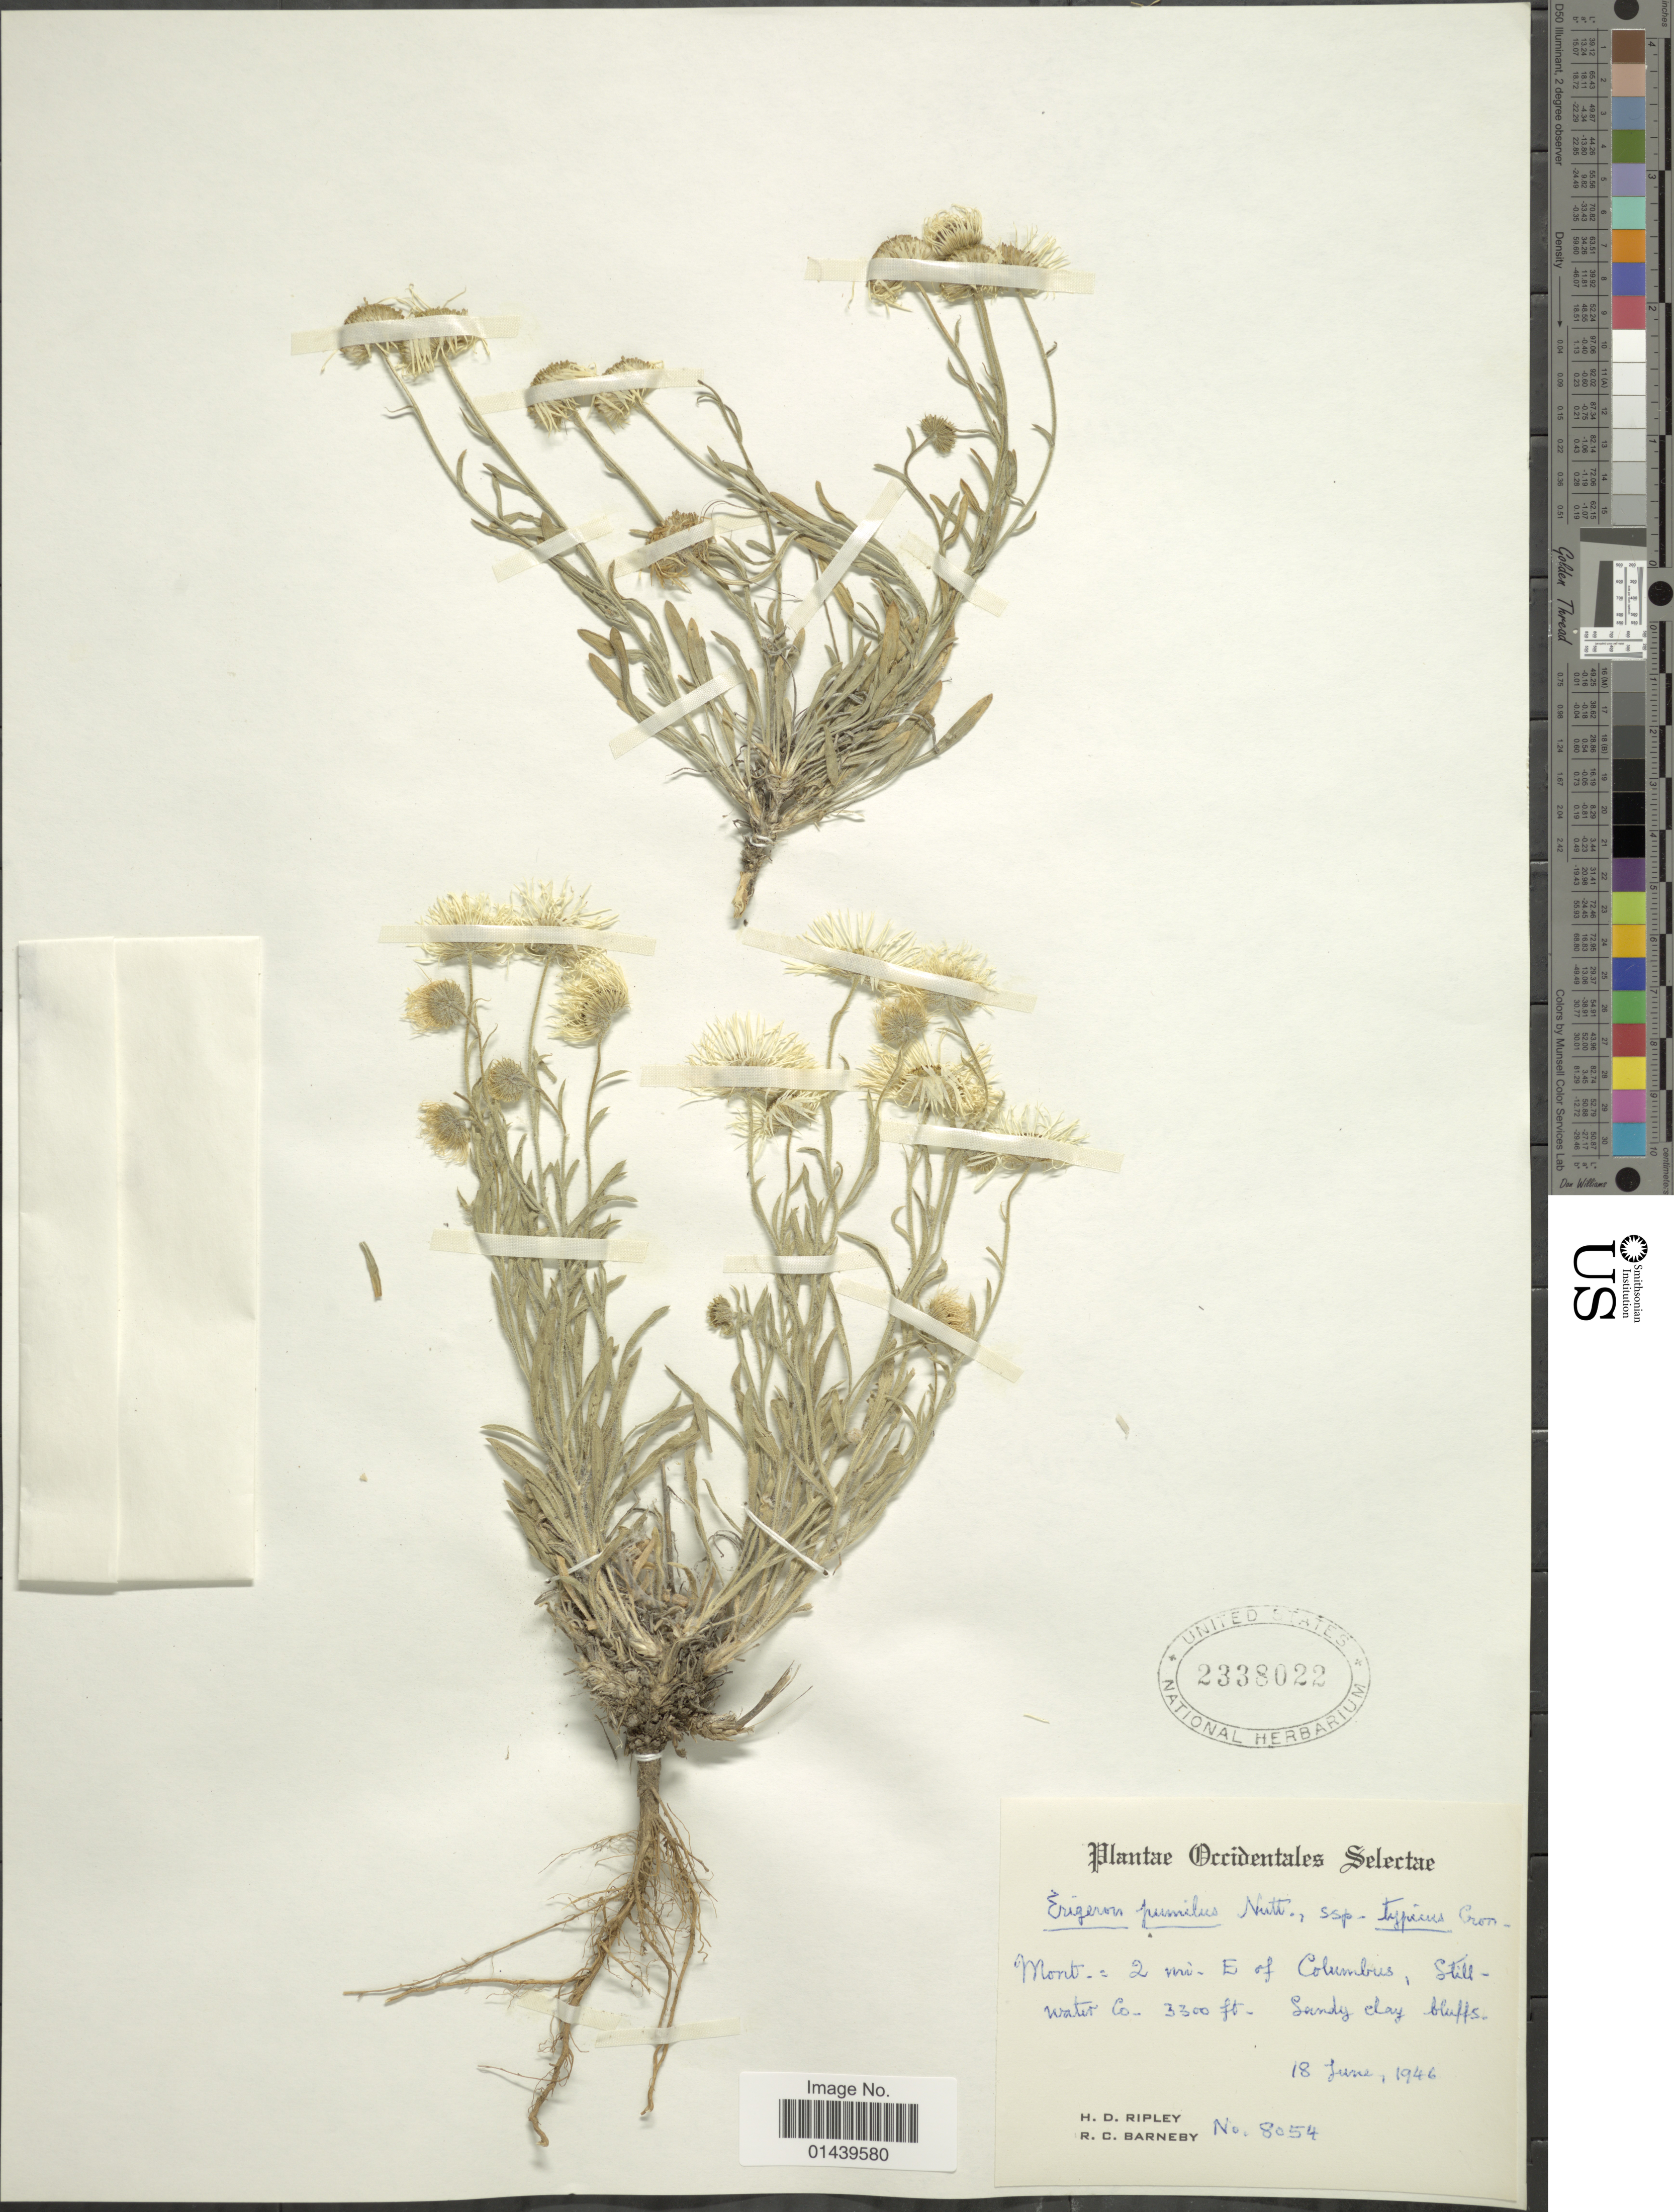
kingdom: Plantae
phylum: Tracheophyta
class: Magnoliopsida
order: Asterales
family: Asteraceae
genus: Erigeron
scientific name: Erigeron pumilus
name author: Nutt.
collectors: H. Ripley & R. C. Barneby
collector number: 8054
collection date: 1946-06-18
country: United States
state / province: Montana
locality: Mont. = 2 mi. E of Columbus, Stillwater Co.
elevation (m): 1006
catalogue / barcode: US 2338022